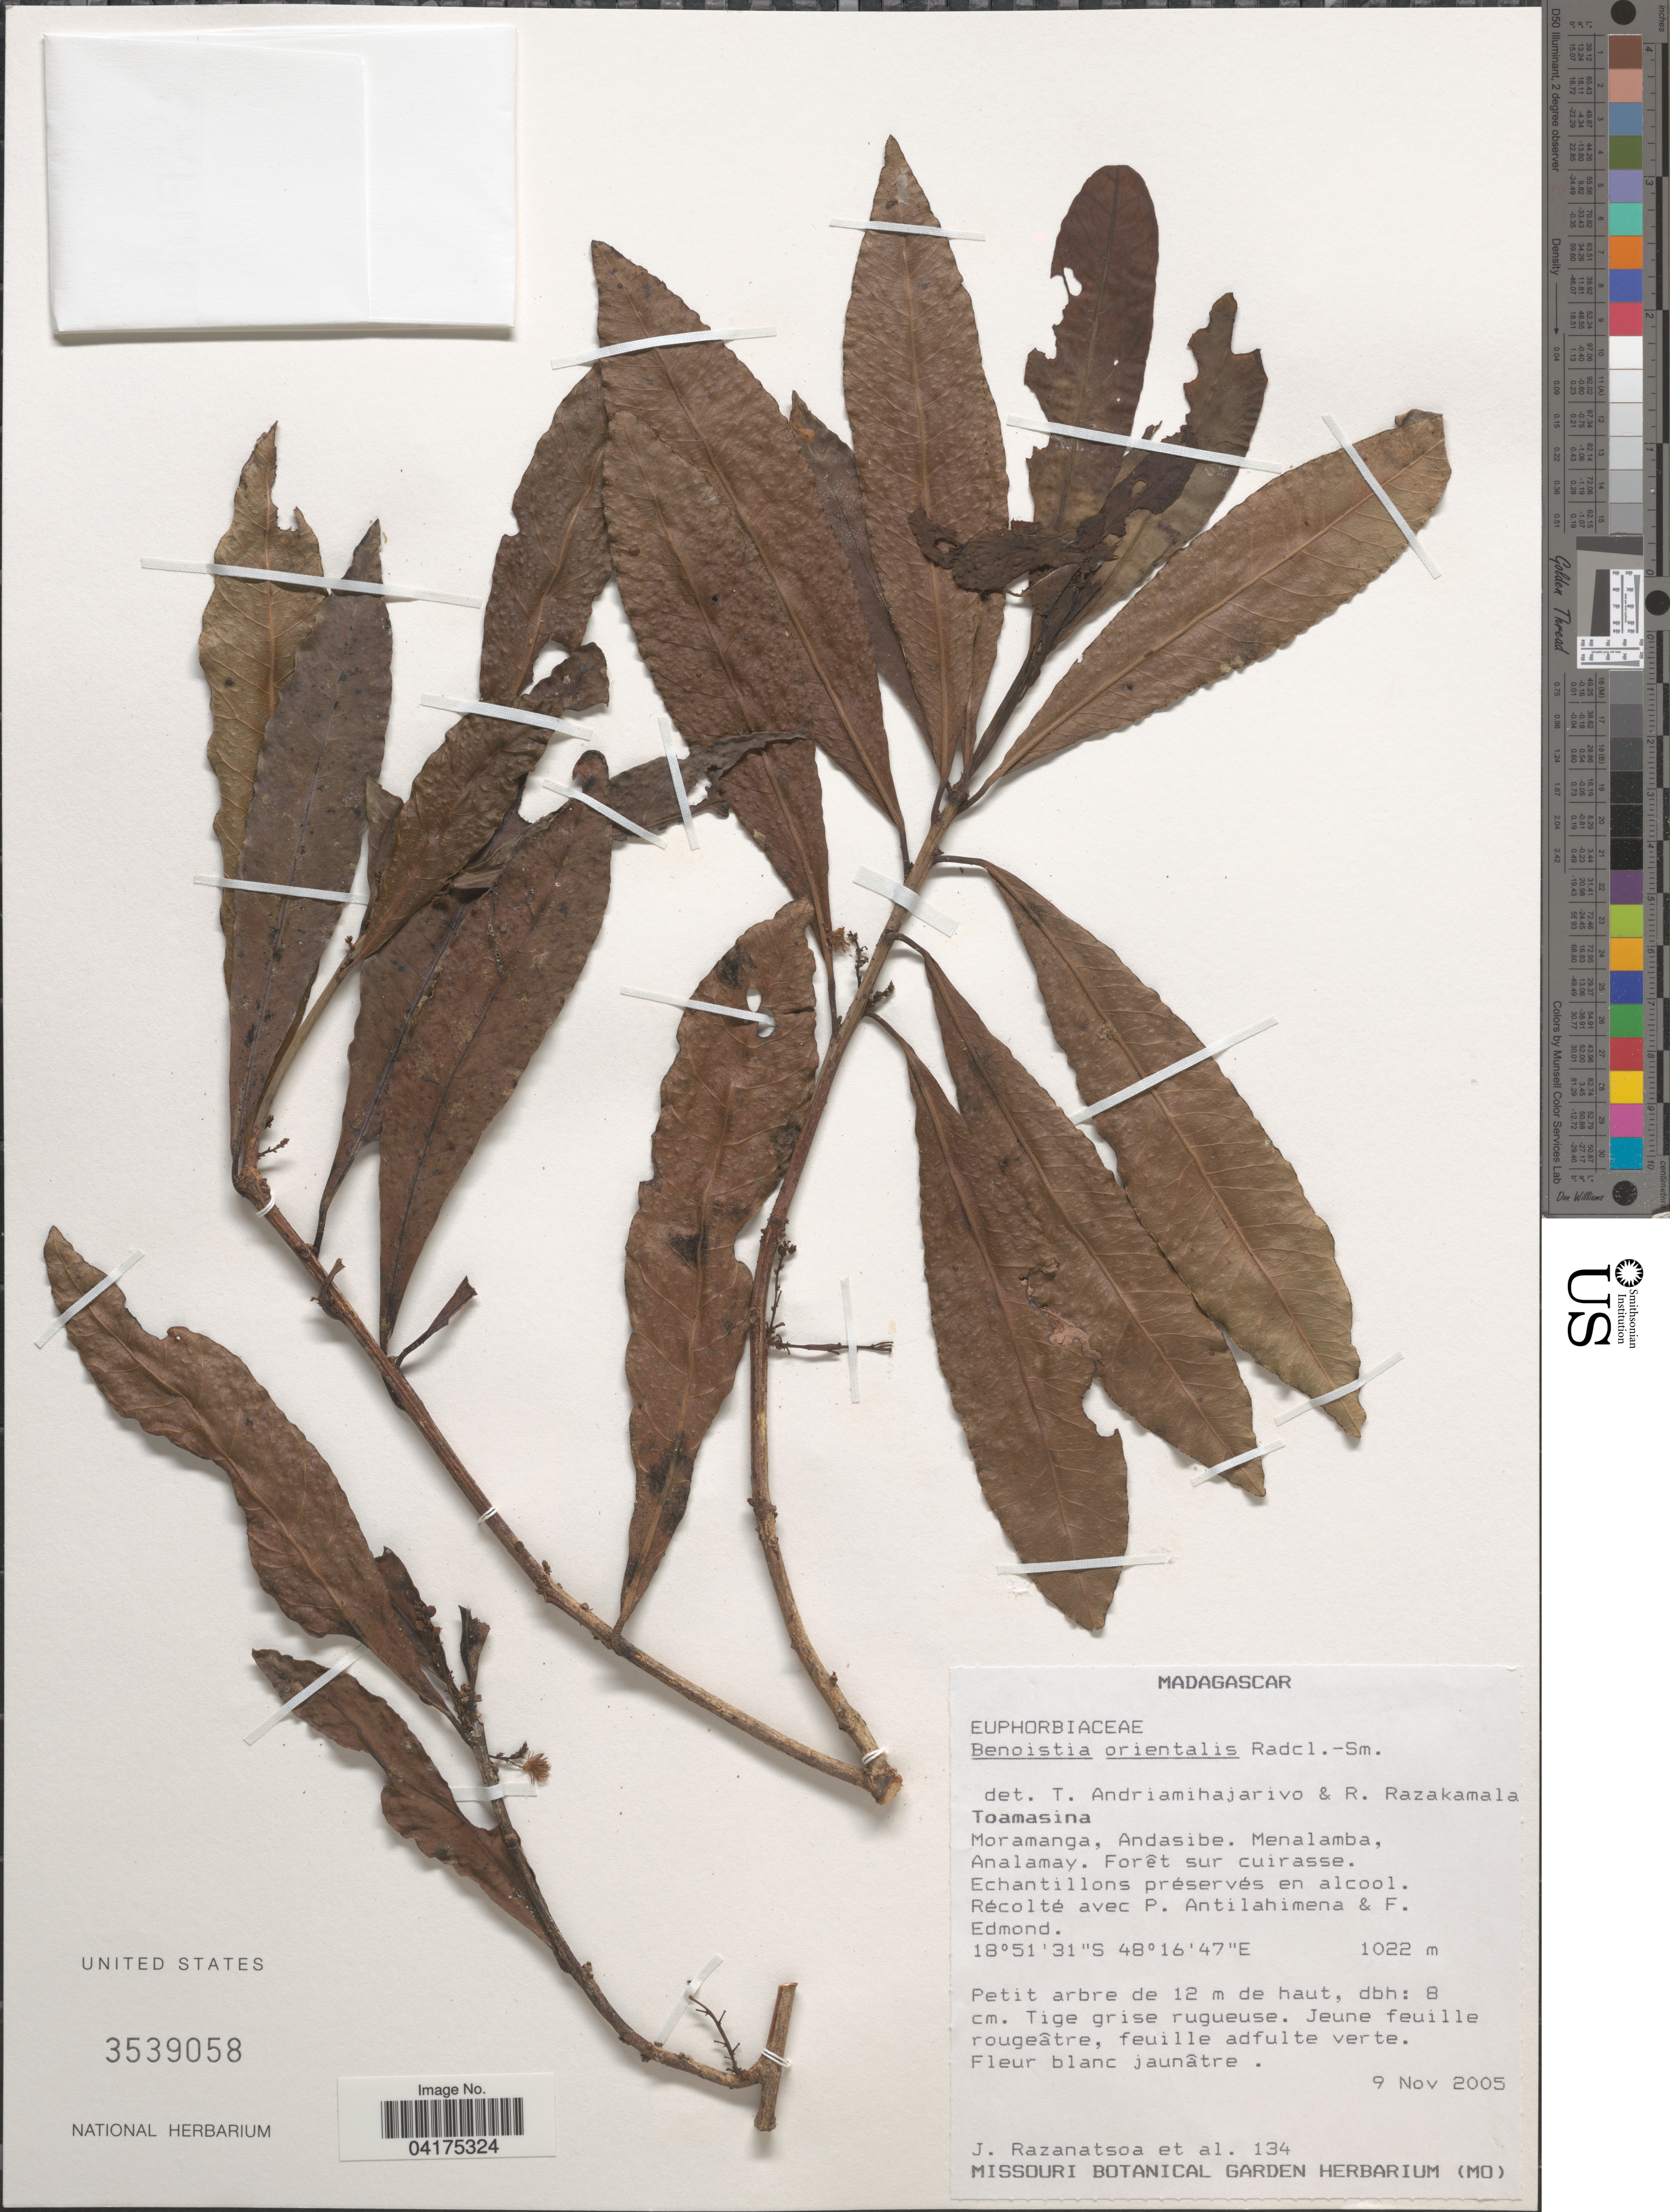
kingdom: Plantae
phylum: Tracheophyta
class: Magnoliopsida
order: Malpighiales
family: Euphorbiaceae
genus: Benoistia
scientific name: Benoistia orientalis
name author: Radcl.-Sm.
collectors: J. Razanatsoa, P. Antilahimena & F. Edmond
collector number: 134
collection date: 2005-11-09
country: Madagascar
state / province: Alaotra Mangoro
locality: Moramanga, Andasibe. Menalamba, Analamay.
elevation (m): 1022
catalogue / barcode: US 3539058